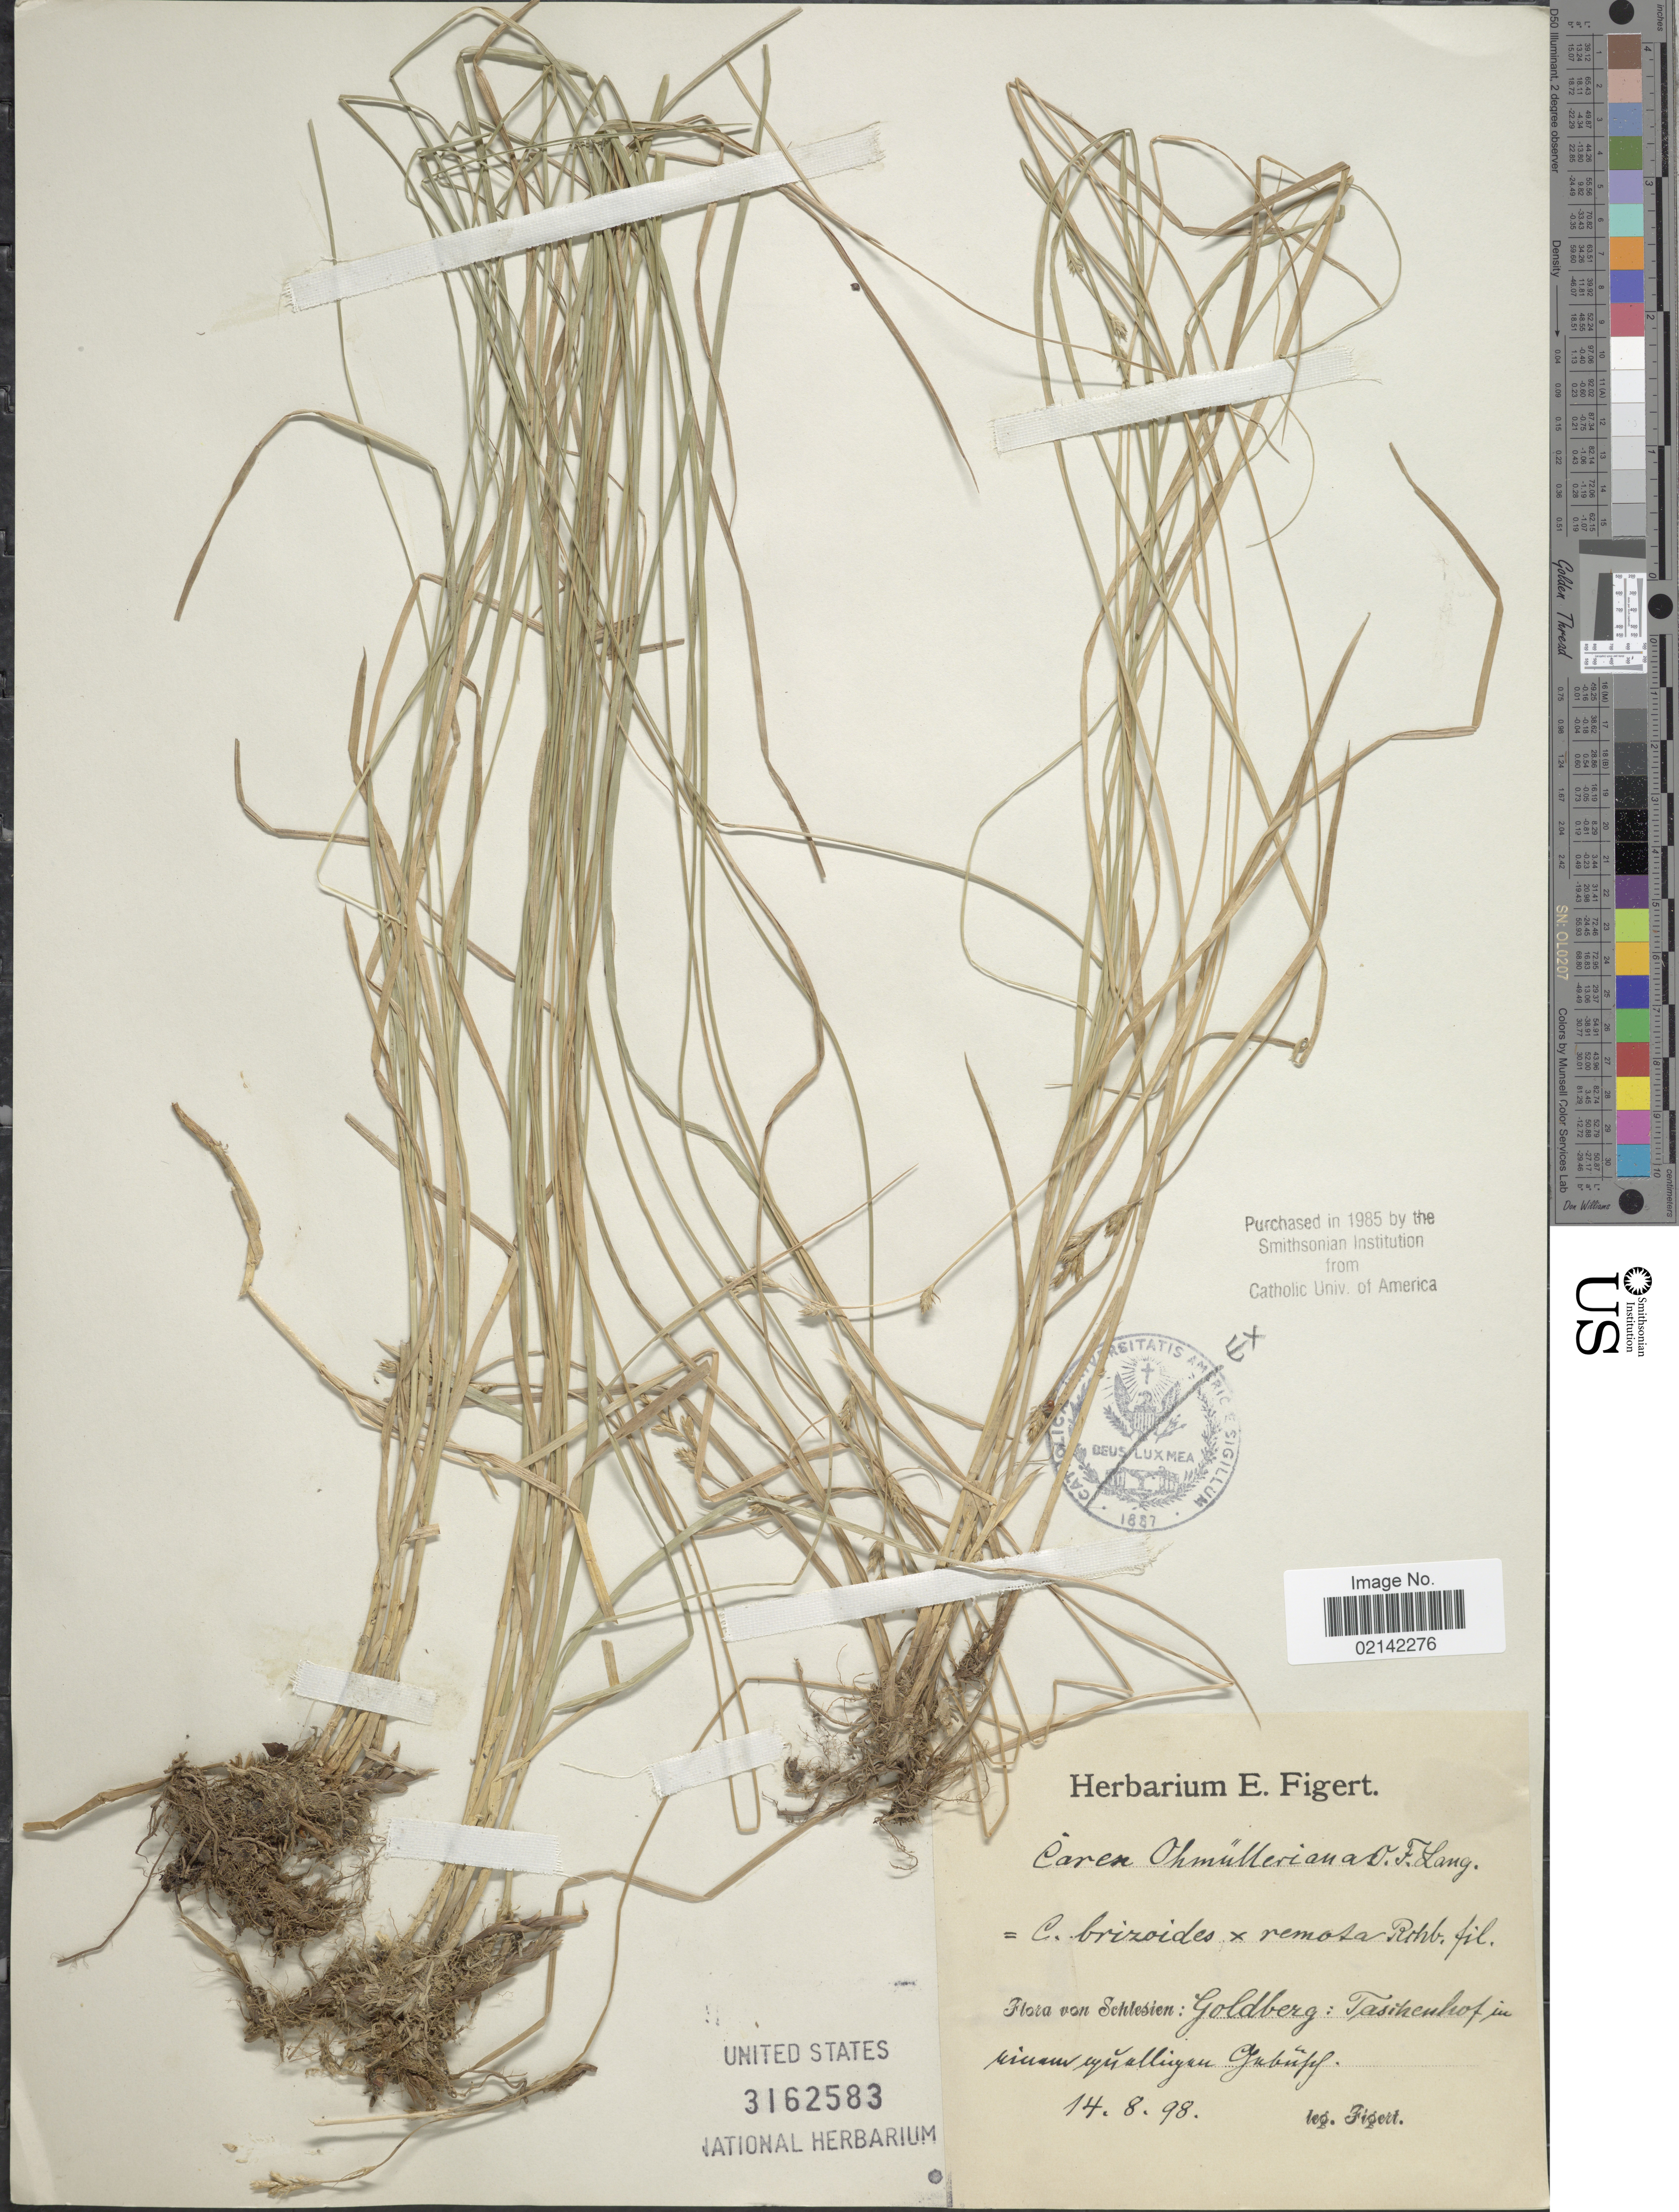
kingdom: Plantae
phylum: Tracheophyta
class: Liliopsida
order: Poales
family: Cyperaceae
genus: Carex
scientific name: Carex brizoides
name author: L.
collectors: Figert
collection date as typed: Transcribed d/m/y: 14/8/98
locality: Schlesien: Goldberg: Tasihenhof in riuam quallingan Gubulf [interpreted]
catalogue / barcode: US 3162583